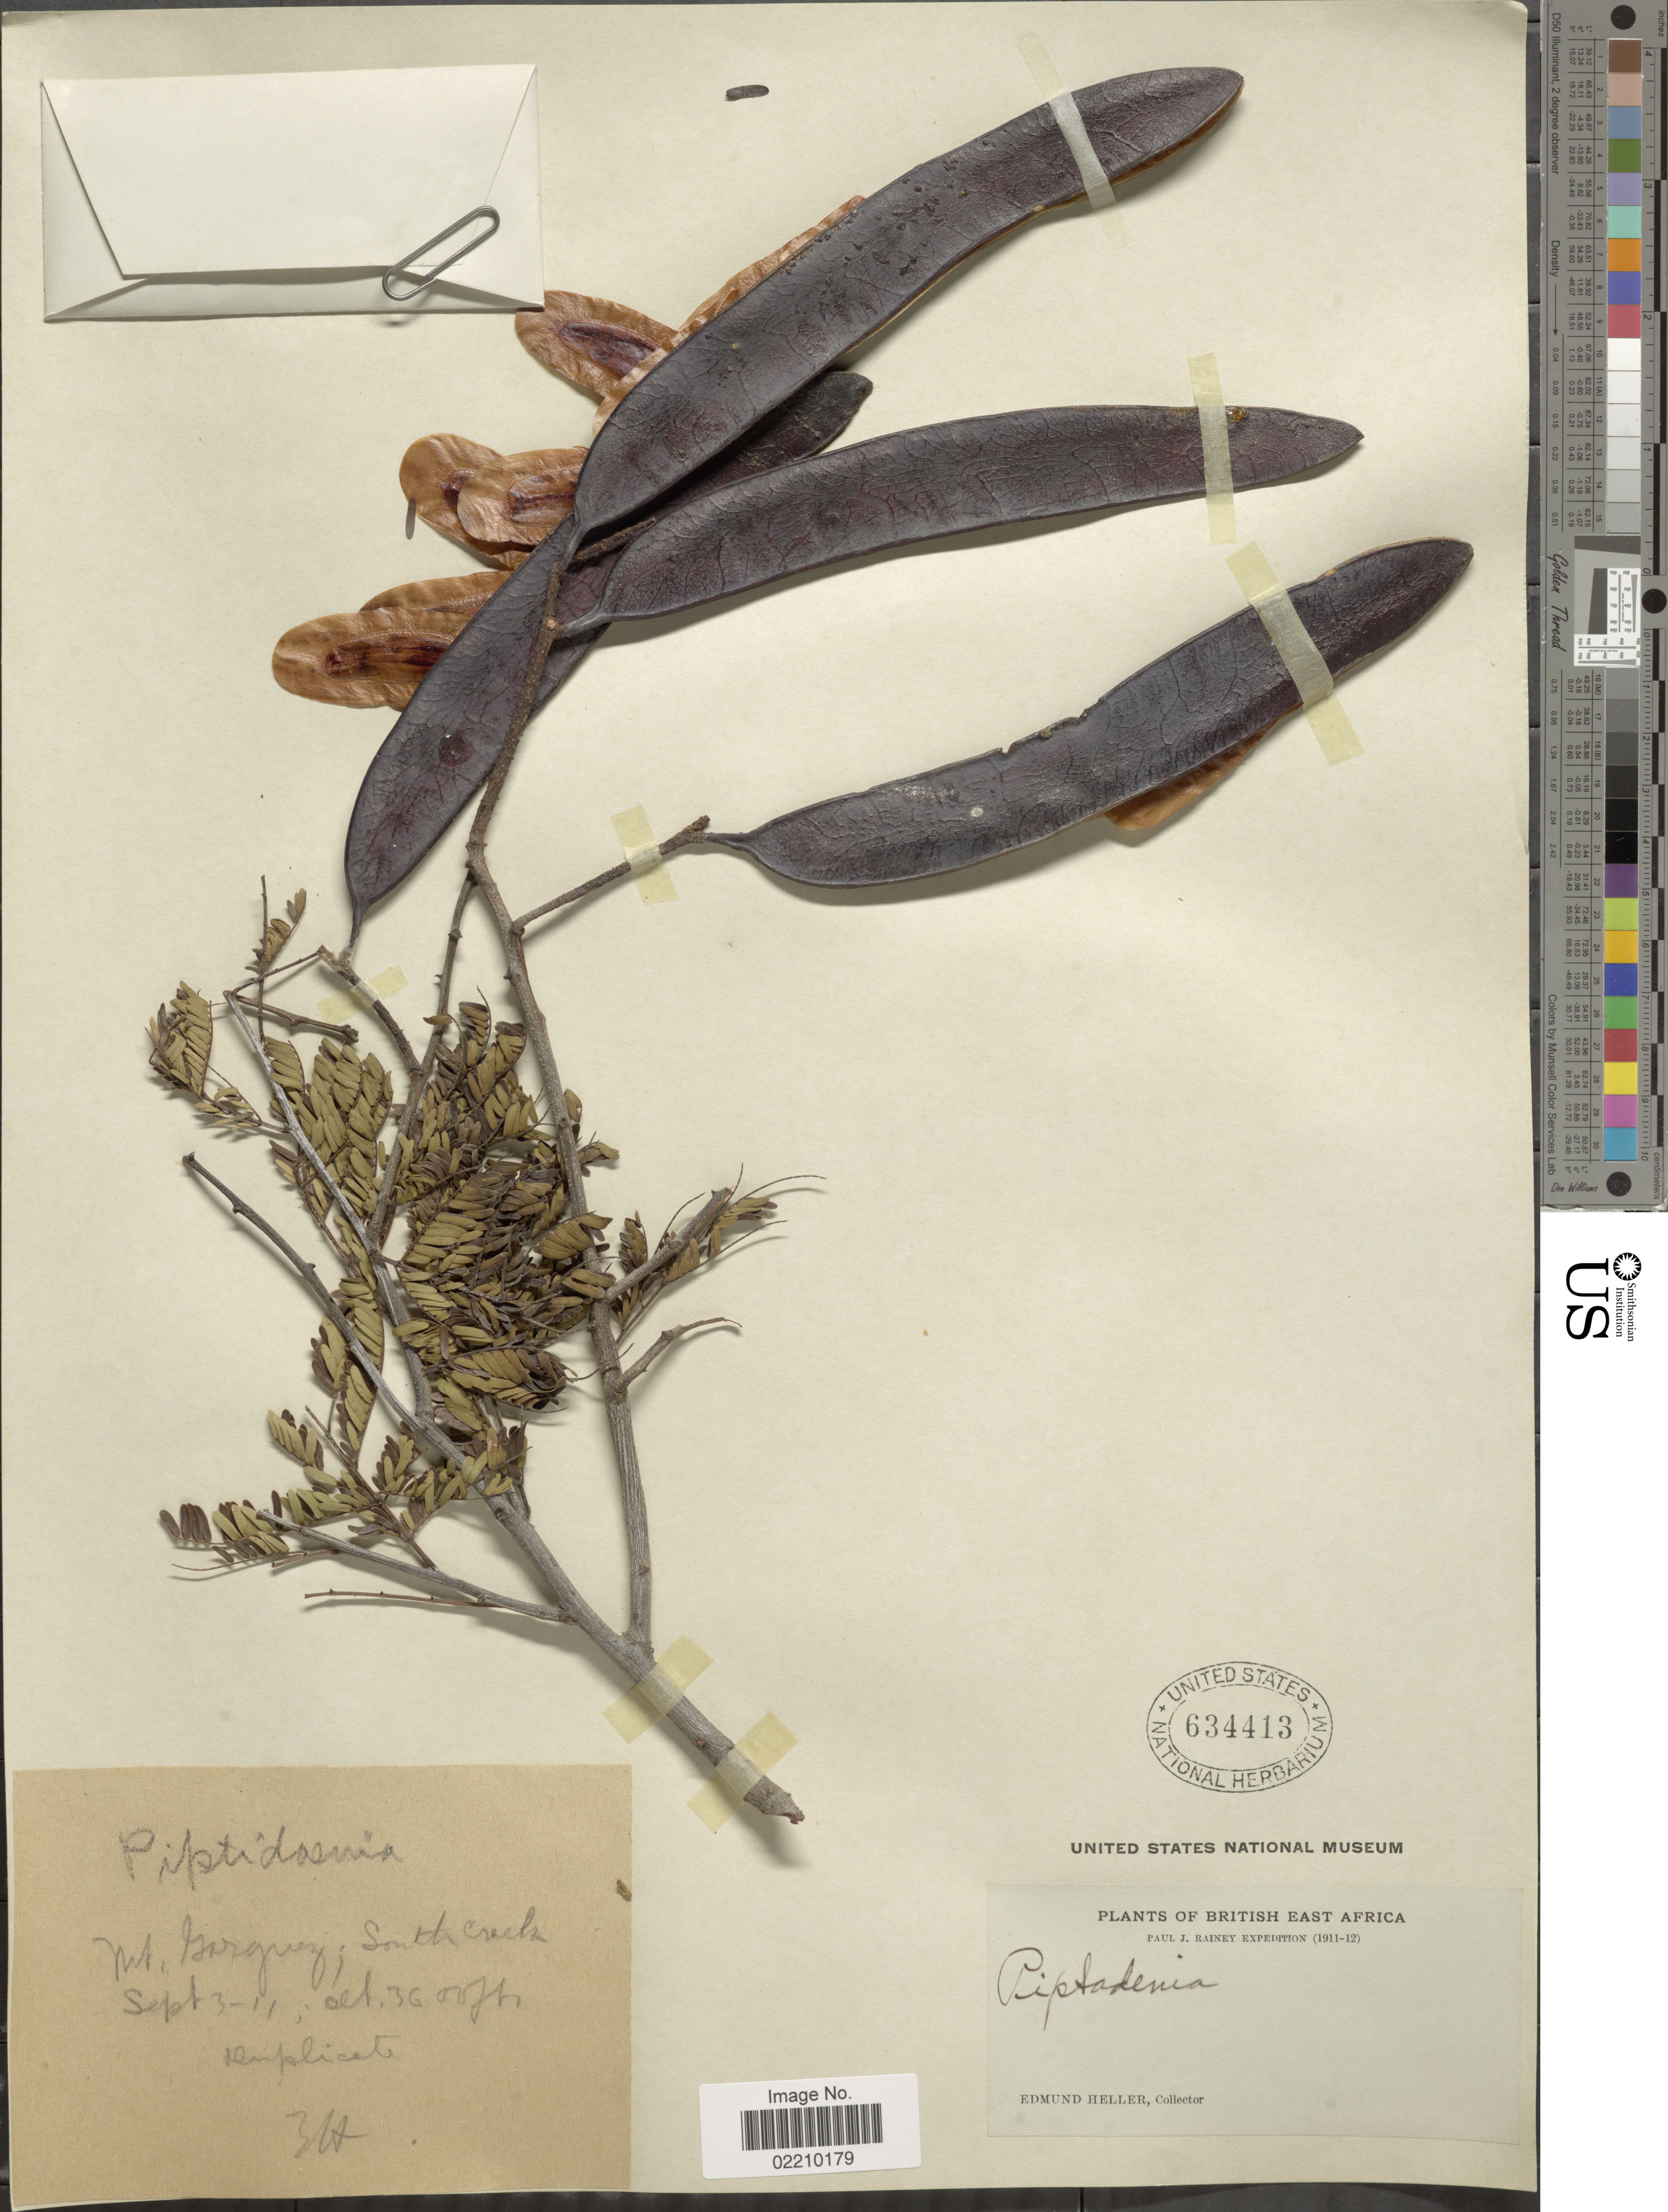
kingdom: Plantae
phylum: Tracheophyta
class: Magnoliopsida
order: Fabales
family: Fabaceae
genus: Newtonia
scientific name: Newtonia hildebrandtii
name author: (Vatke) Torre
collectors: E. Heller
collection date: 1911-09-03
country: Kenya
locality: British East Africa, Mt. Garaguez, South Creek [interpreted]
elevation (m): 1097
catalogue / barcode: US 634413